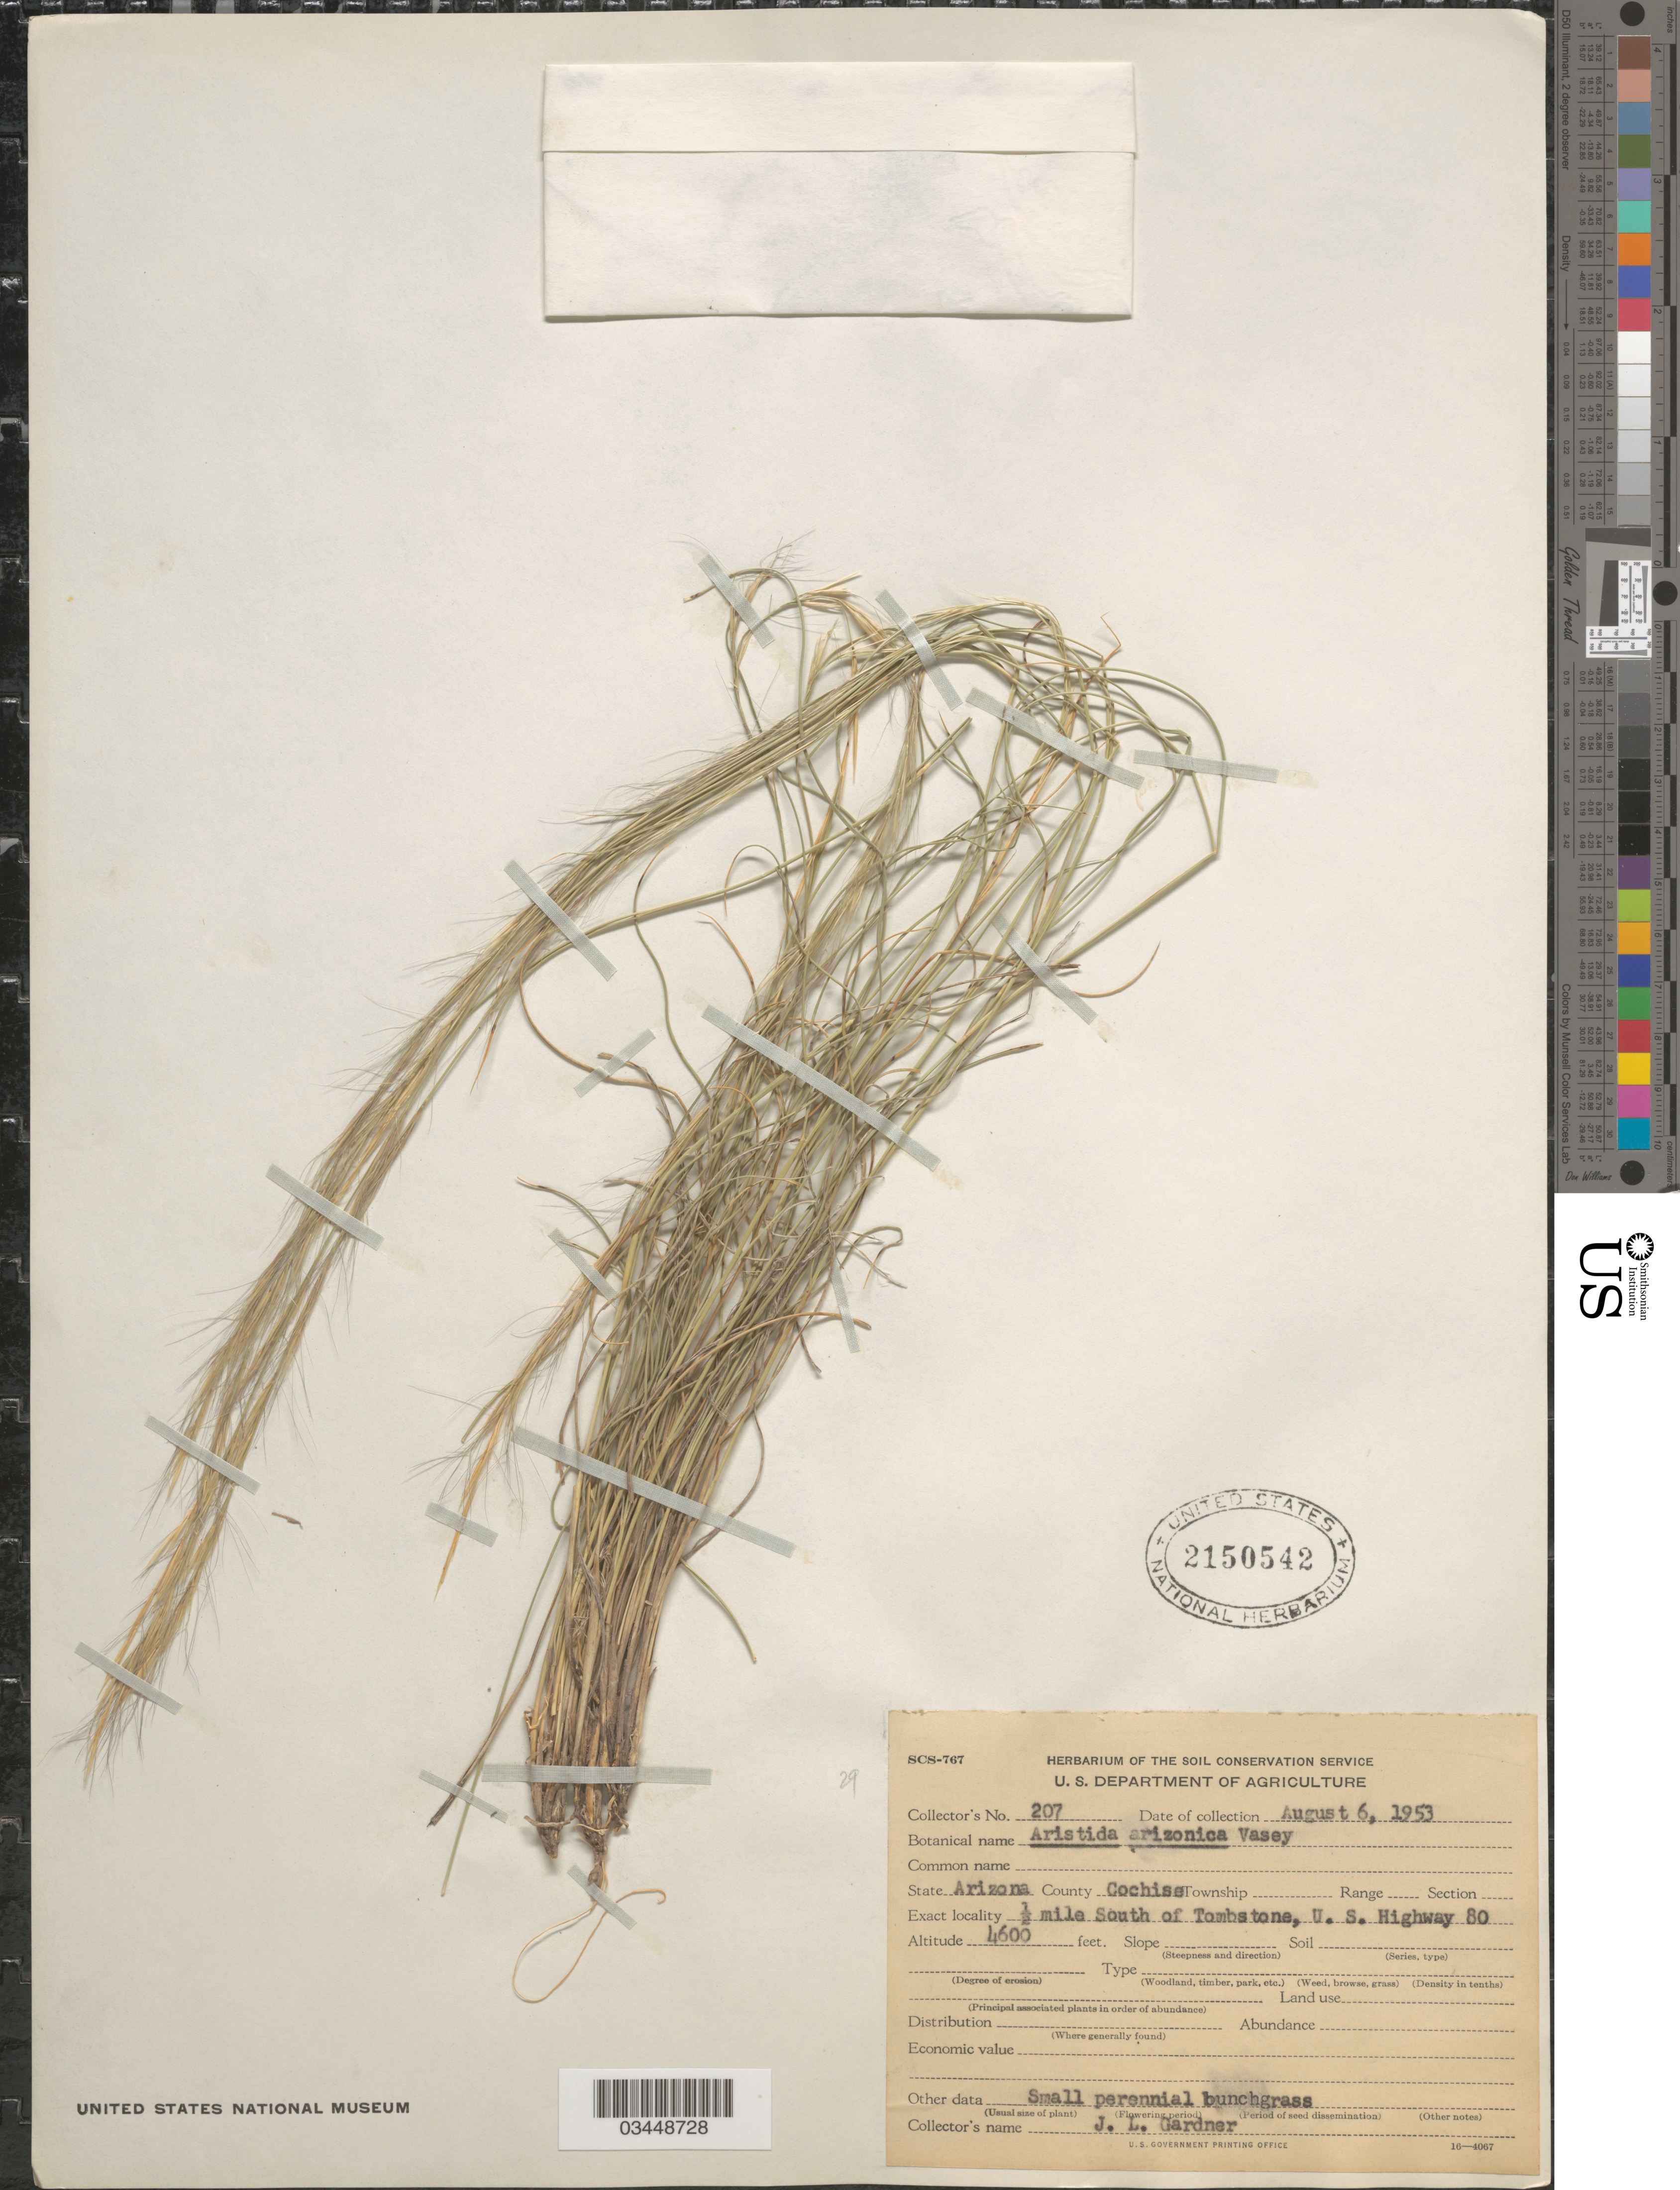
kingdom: Plantae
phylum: Tracheophyta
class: Liliopsida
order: Poales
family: Poaceae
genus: Aristida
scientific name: Aristida arizonica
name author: Vasey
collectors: J. L. Gardner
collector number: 207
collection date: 1953-08-06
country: United States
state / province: Arizona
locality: County Cochiss. ½ mile South of Tombstone, U. S. Highway 80.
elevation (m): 1402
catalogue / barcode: US 2150542